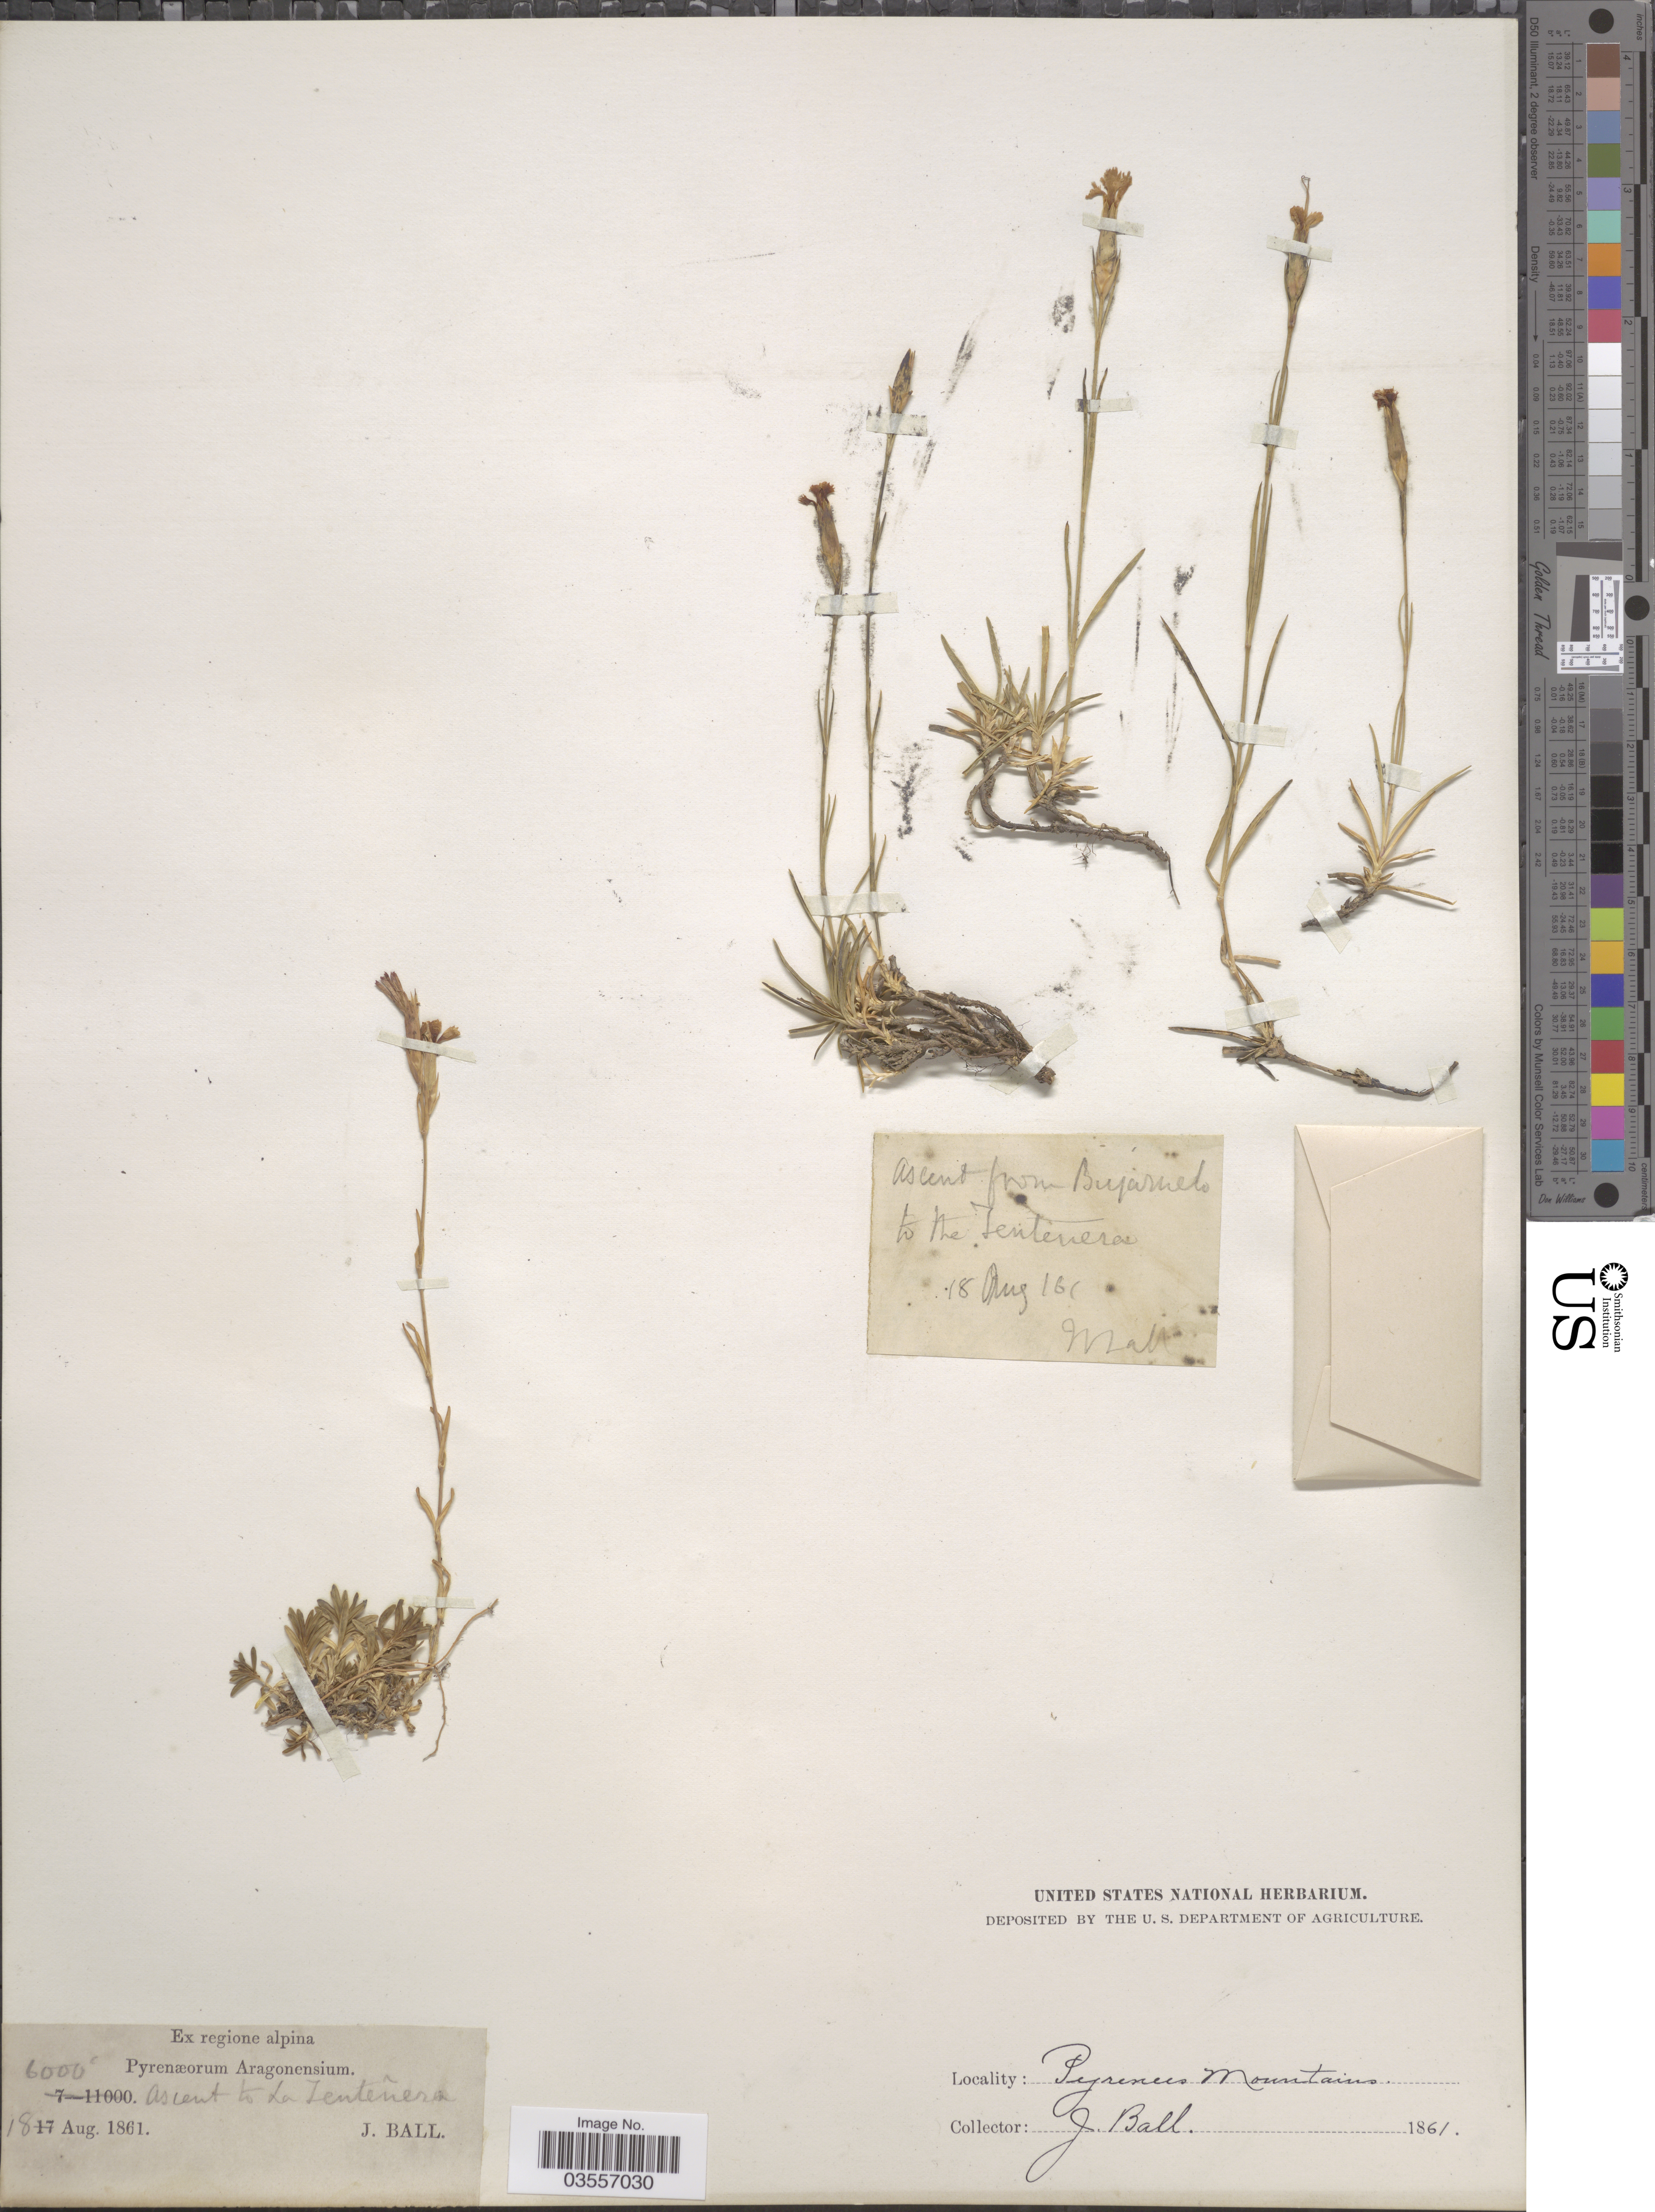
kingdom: Plantae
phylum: Tracheophyta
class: Magnoliopsida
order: Caryophyllales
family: Caryophyllaceae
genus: Dianthus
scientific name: Dianthus sp.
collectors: J. Ball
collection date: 1861-08-18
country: Spain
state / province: Aragón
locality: Ex regione alpina Pyrenæorum Aragonensium. Ascent to La Tenteñera. Pyrenees Mountains.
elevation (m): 1829